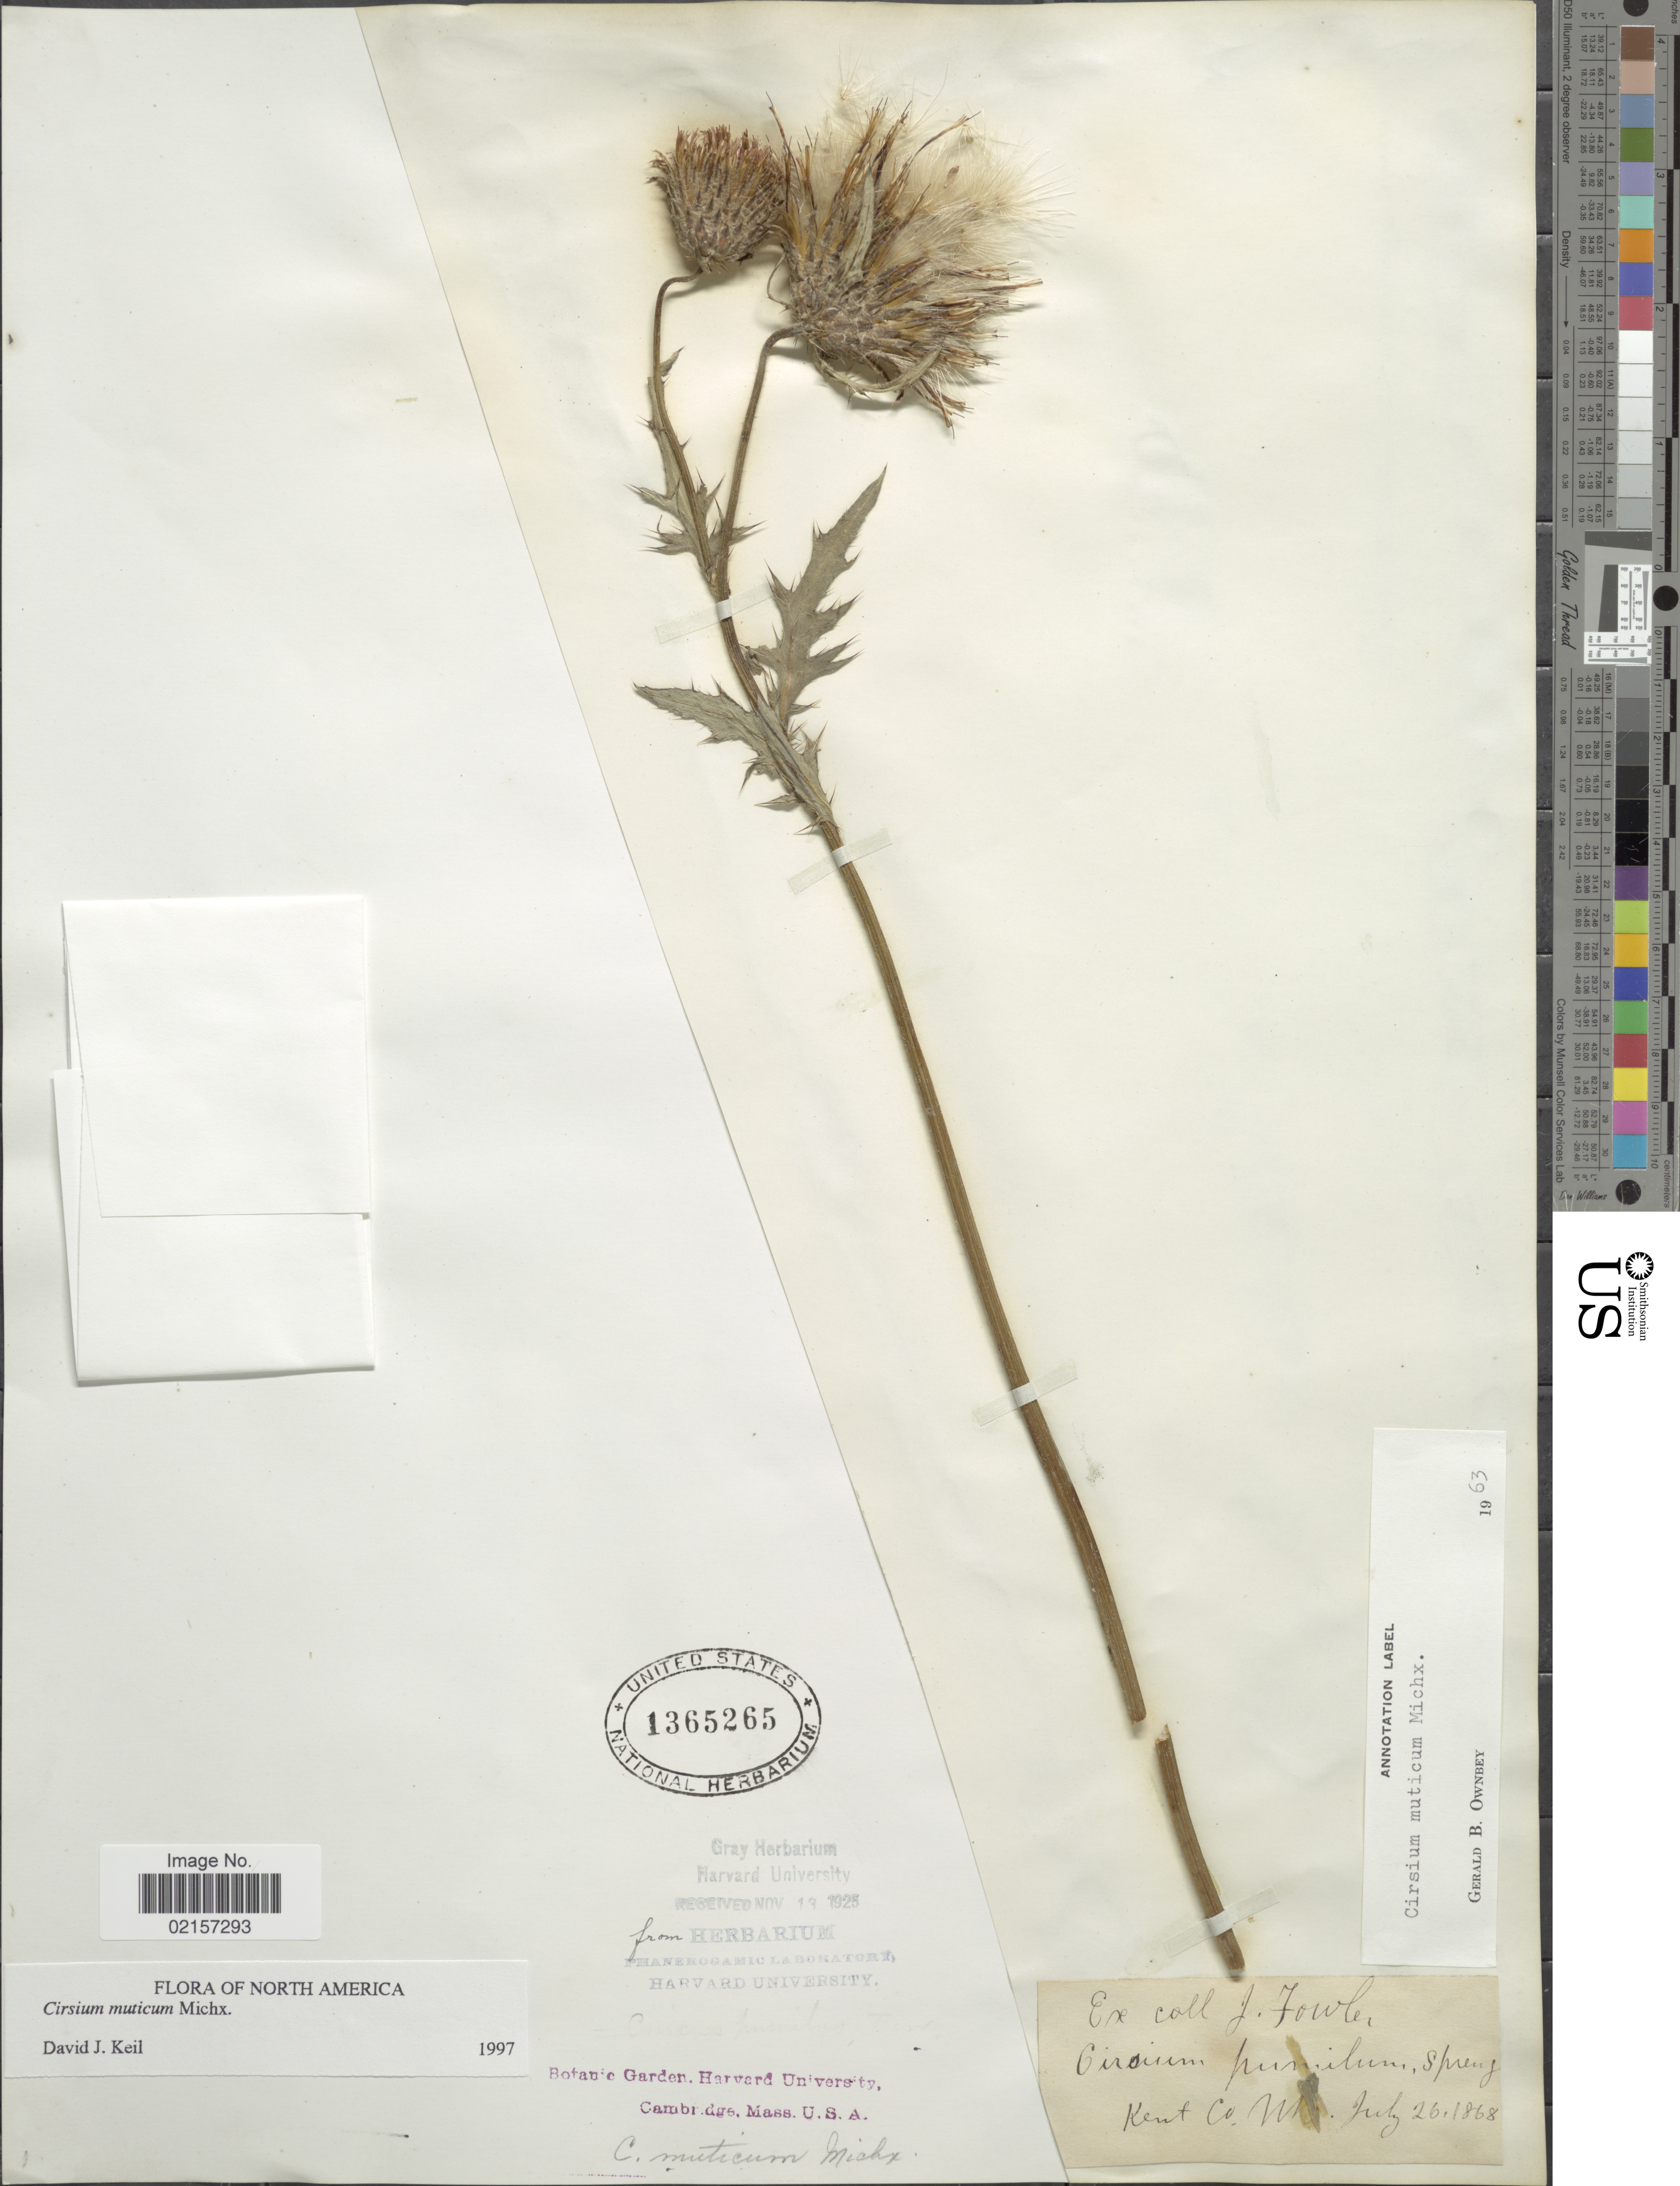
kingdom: Plantae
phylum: Tracheophyta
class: Magnoliopsida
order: Asterales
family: Asteraceae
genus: Cirsium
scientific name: Cirsium muticum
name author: Michx.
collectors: J. P. Fowler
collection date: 1868-07-26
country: United States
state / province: Wisconsin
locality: Kent Co.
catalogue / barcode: US 1365265